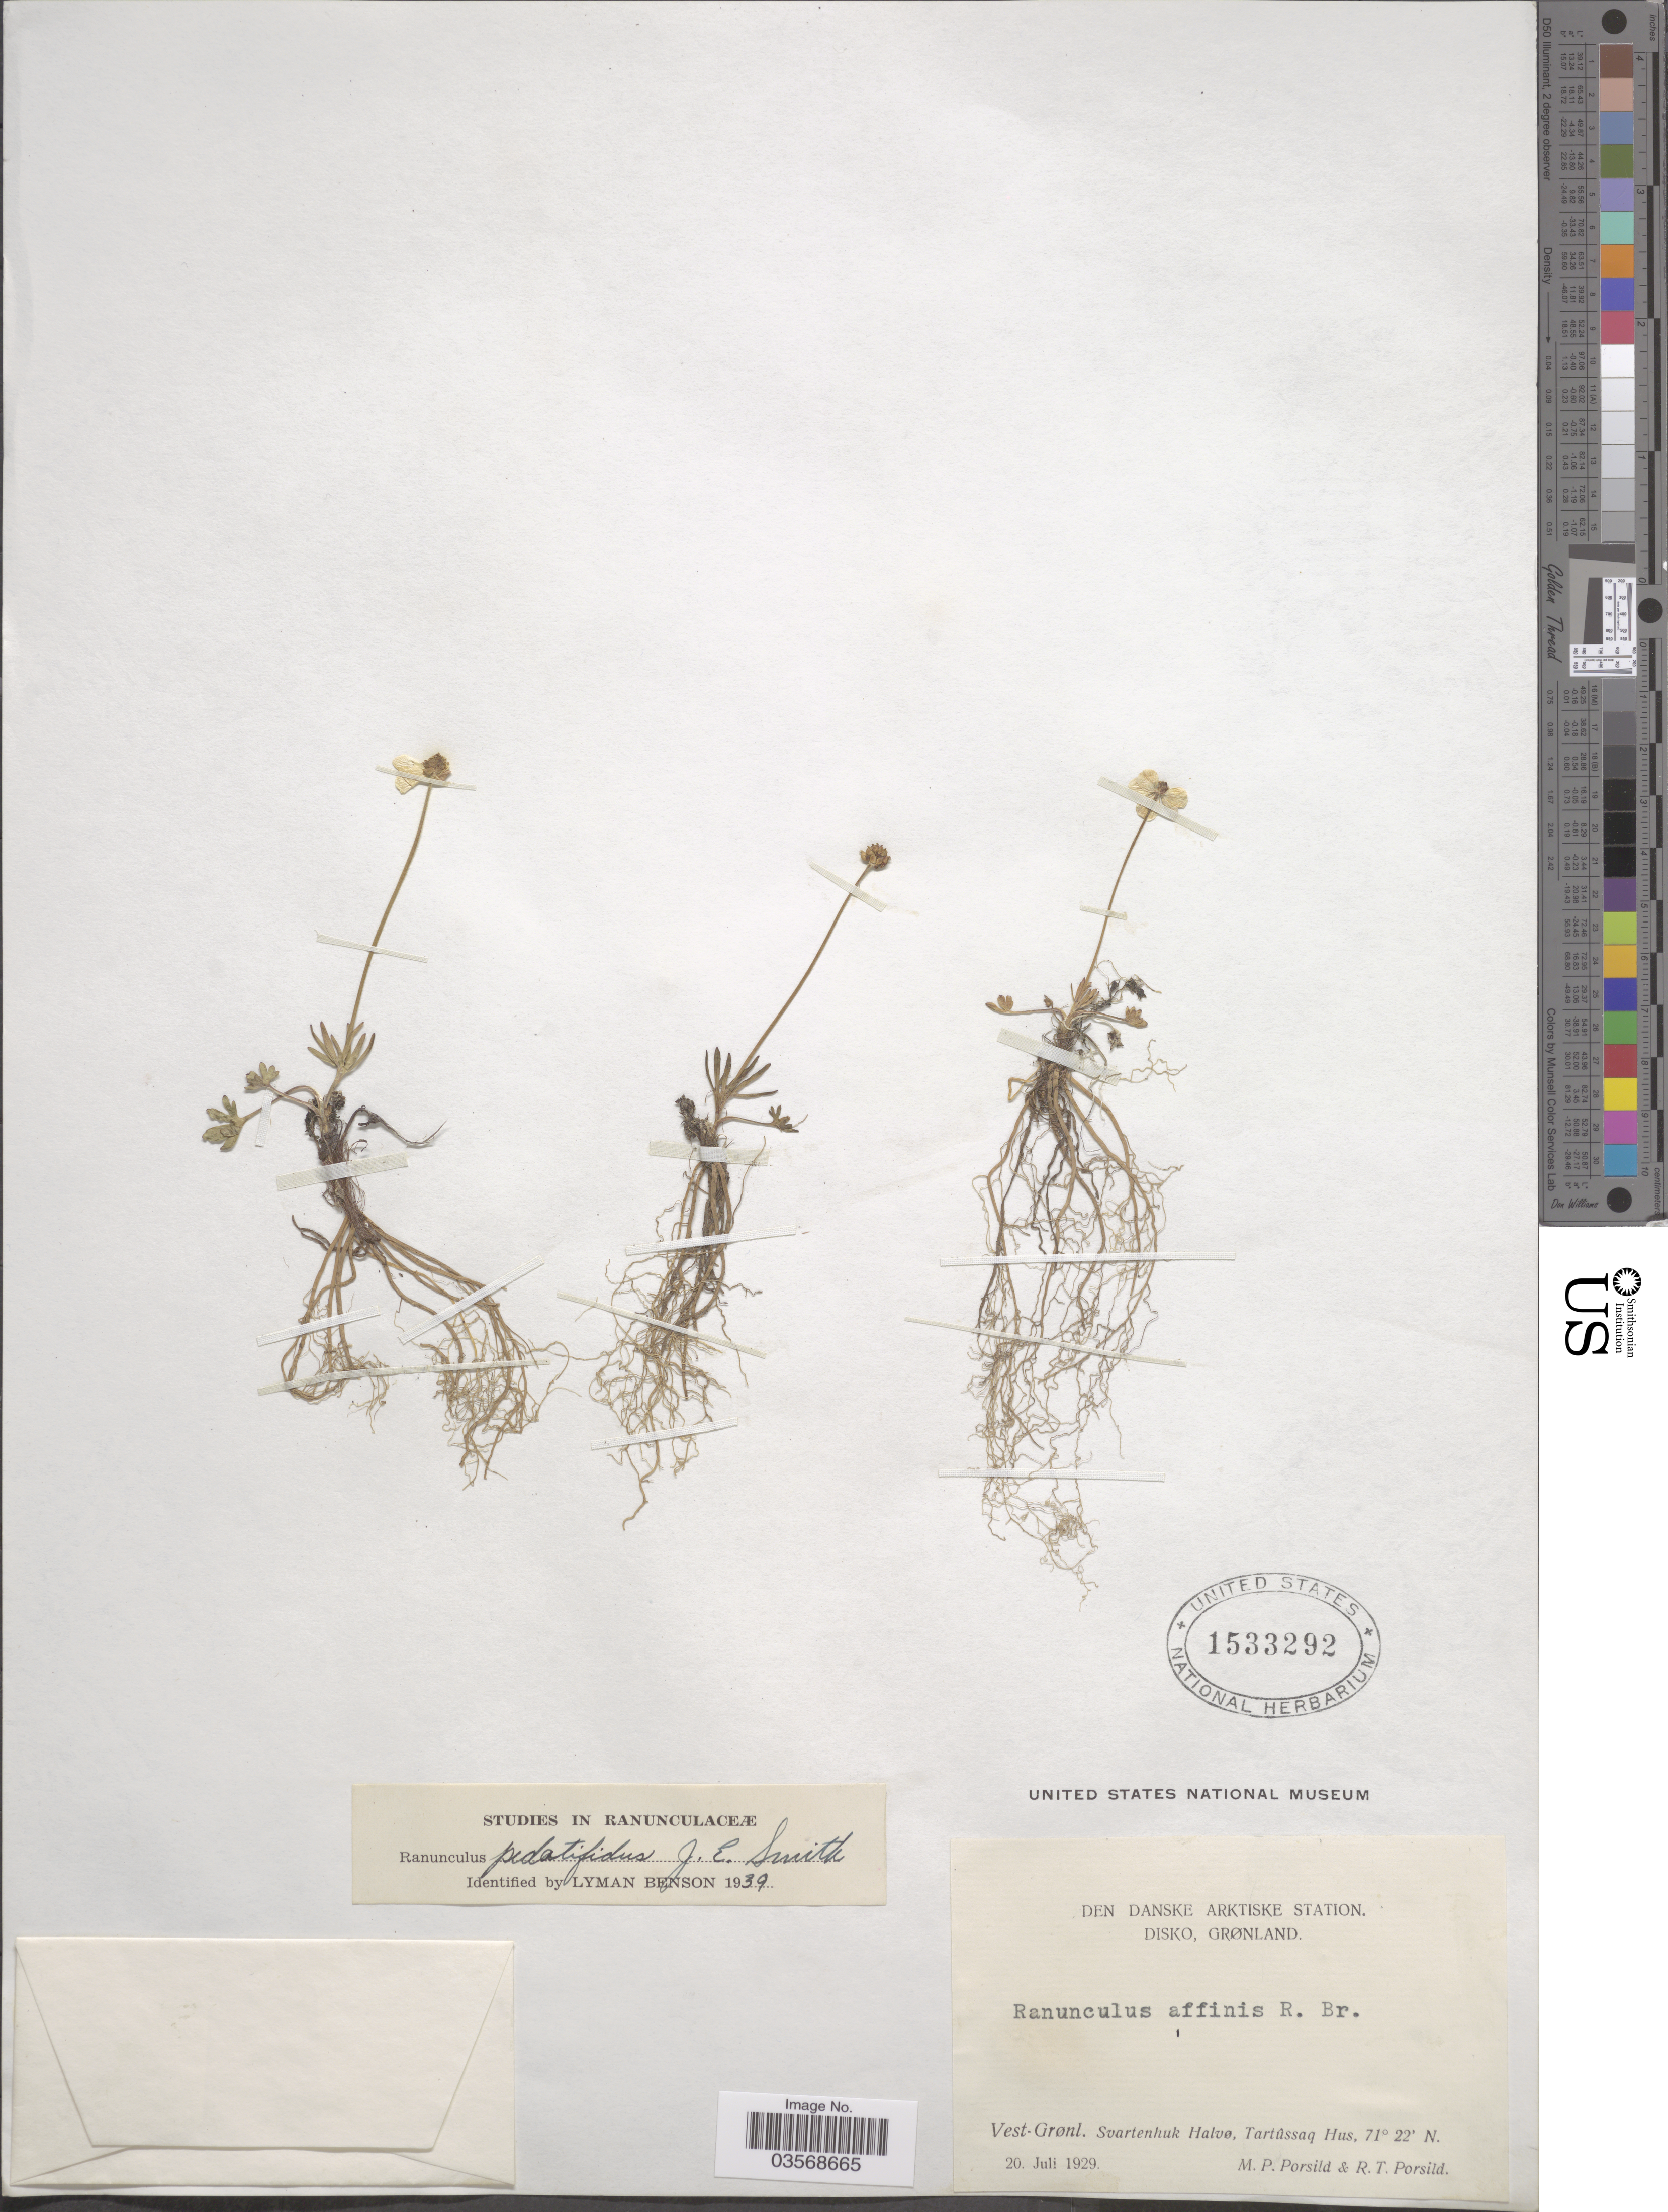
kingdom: Plantae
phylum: Tracheophyta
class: Magnoliopsida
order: Ranunculales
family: Ranunculaceae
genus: Ranunculus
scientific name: Ranunculus pedatifidus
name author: Sm.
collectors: M. P. Porsild & R. T. Porsild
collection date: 1929-07-20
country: Greenland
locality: Den Danske Arktiske Station. Disko. Grønland. Vest-Grønl. Svartenhuk Halvø, Tartûssaq Hus.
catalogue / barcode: US 1533292